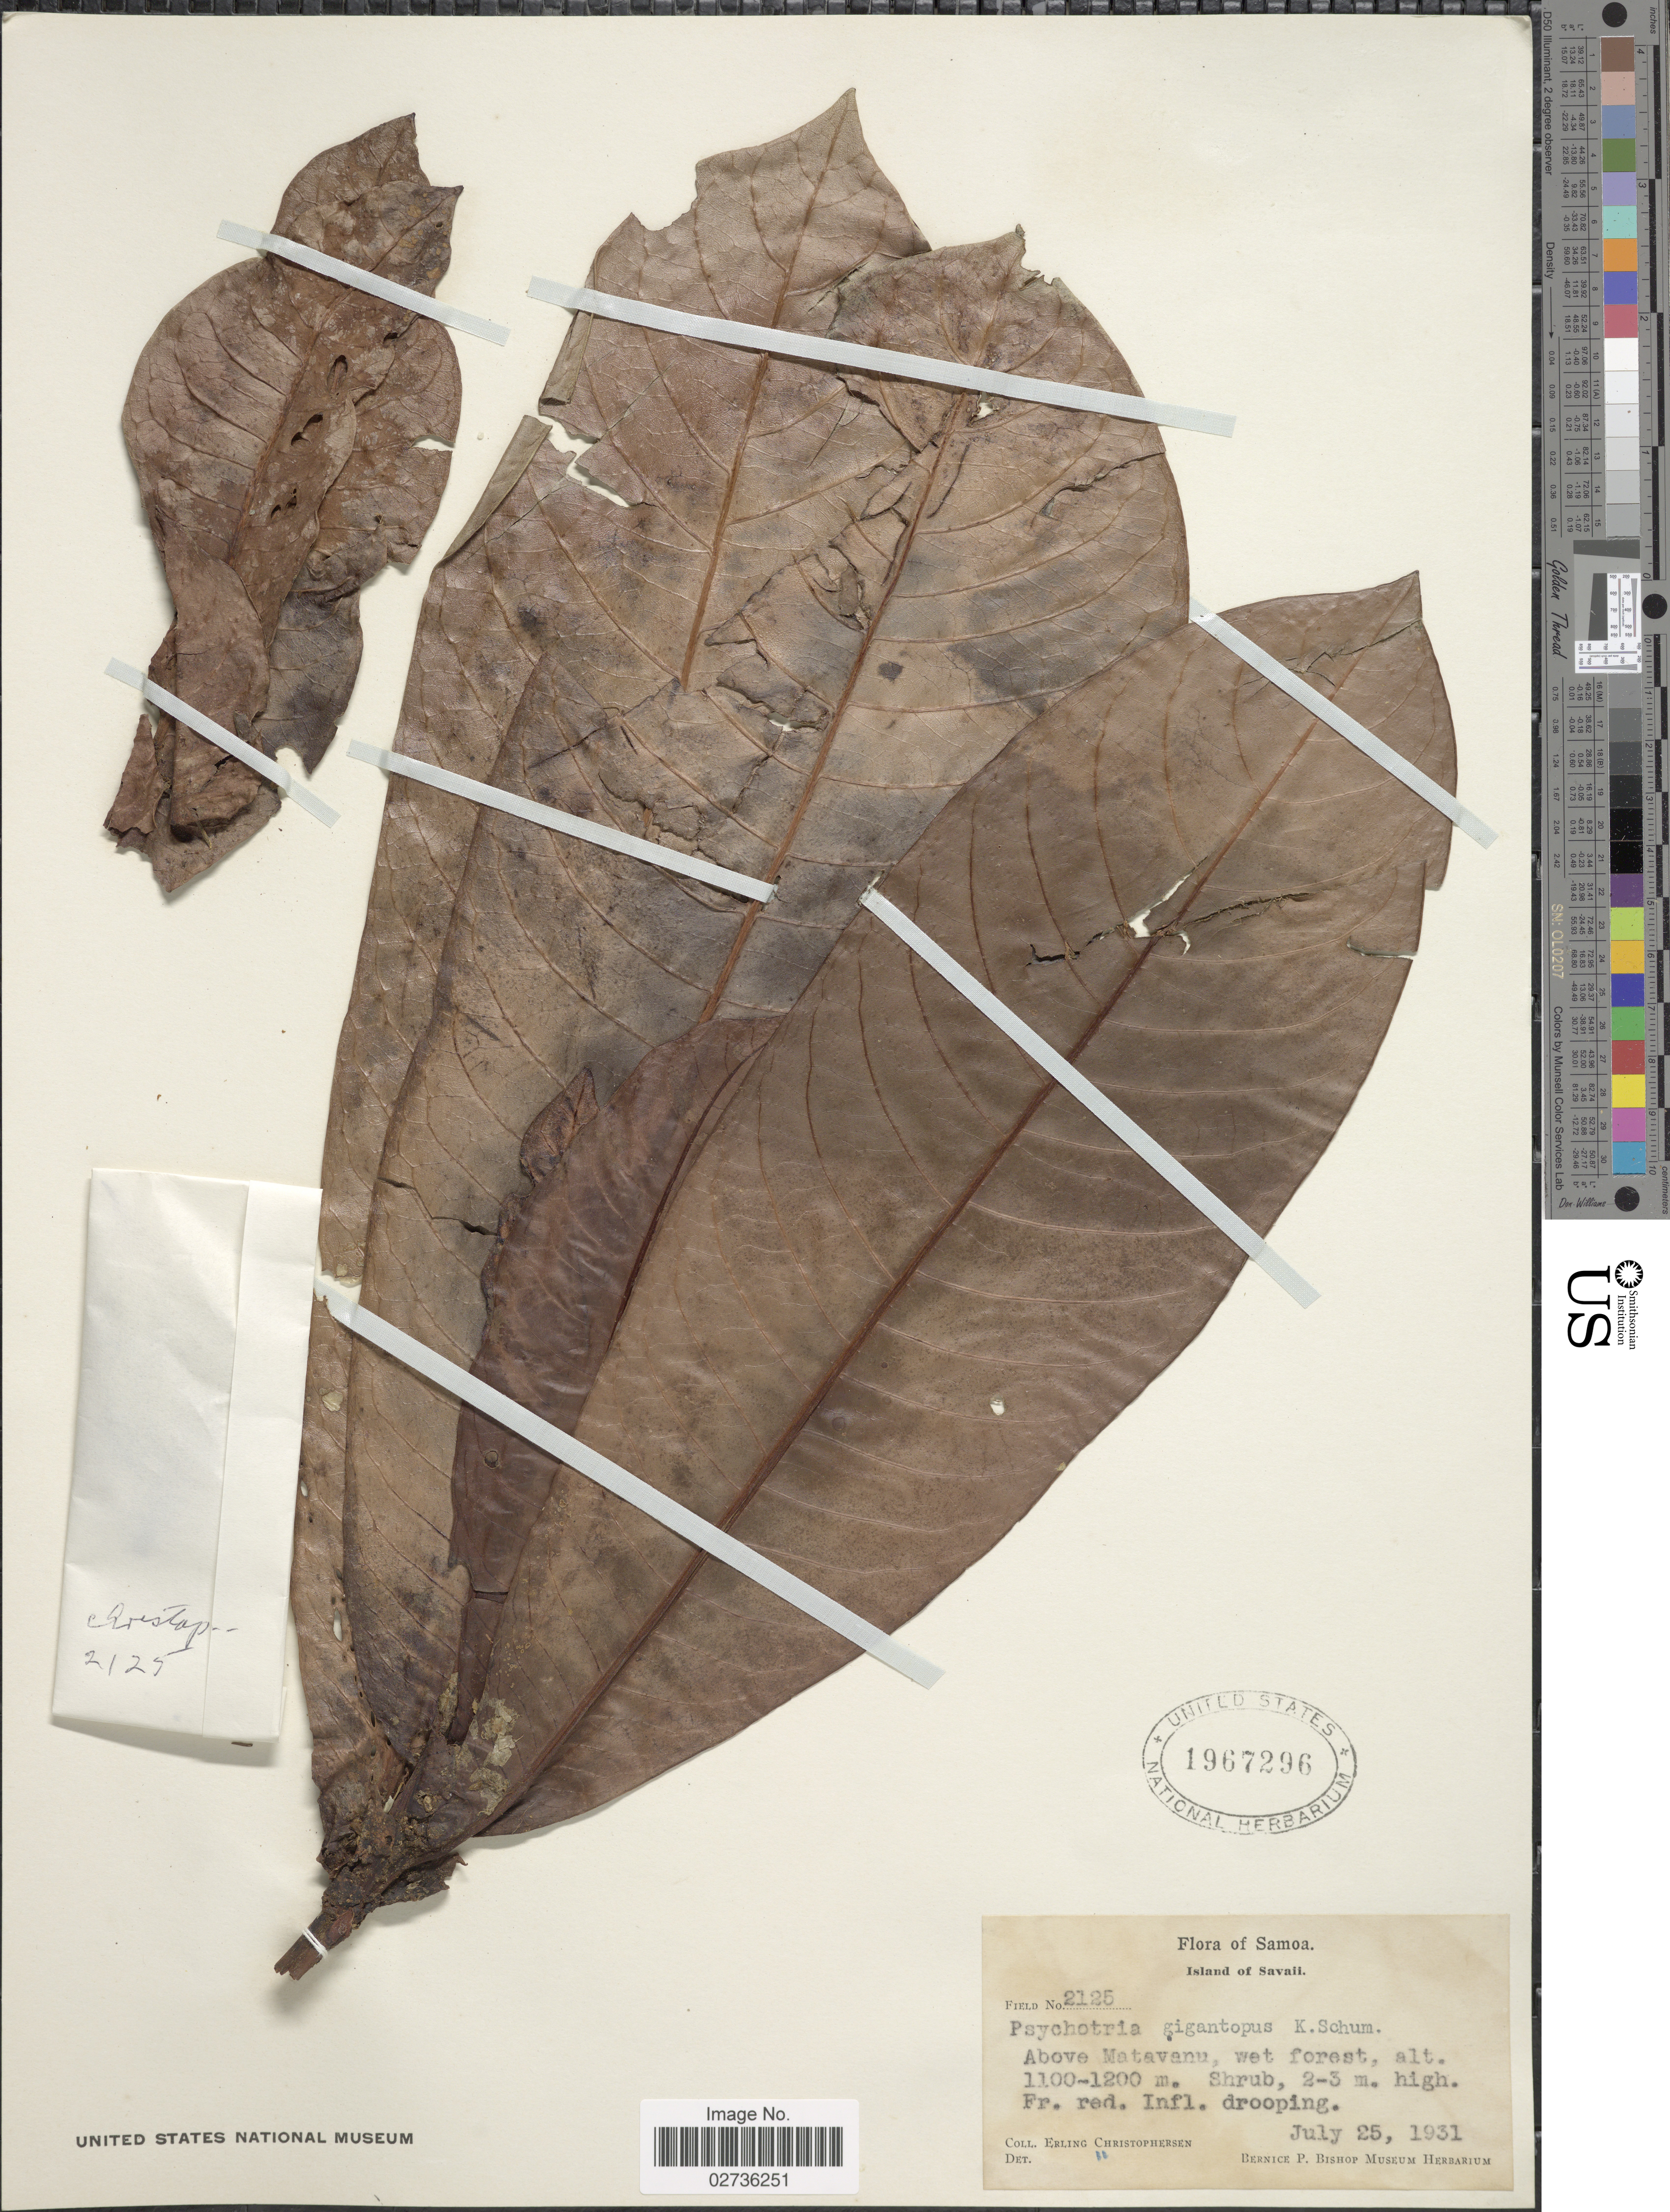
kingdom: Plantae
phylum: Tracheophyta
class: Magnoliopsida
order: Gentianales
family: Rubiaceae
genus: Psychotria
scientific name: Psychotria gigantopus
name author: K. Schum.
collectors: E. Christophersen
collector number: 2125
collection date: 1931-07-25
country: Samoa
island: Savai'i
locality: Samoa. Island of Savaii. Above Matavanu.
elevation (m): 1100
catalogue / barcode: US 1967296